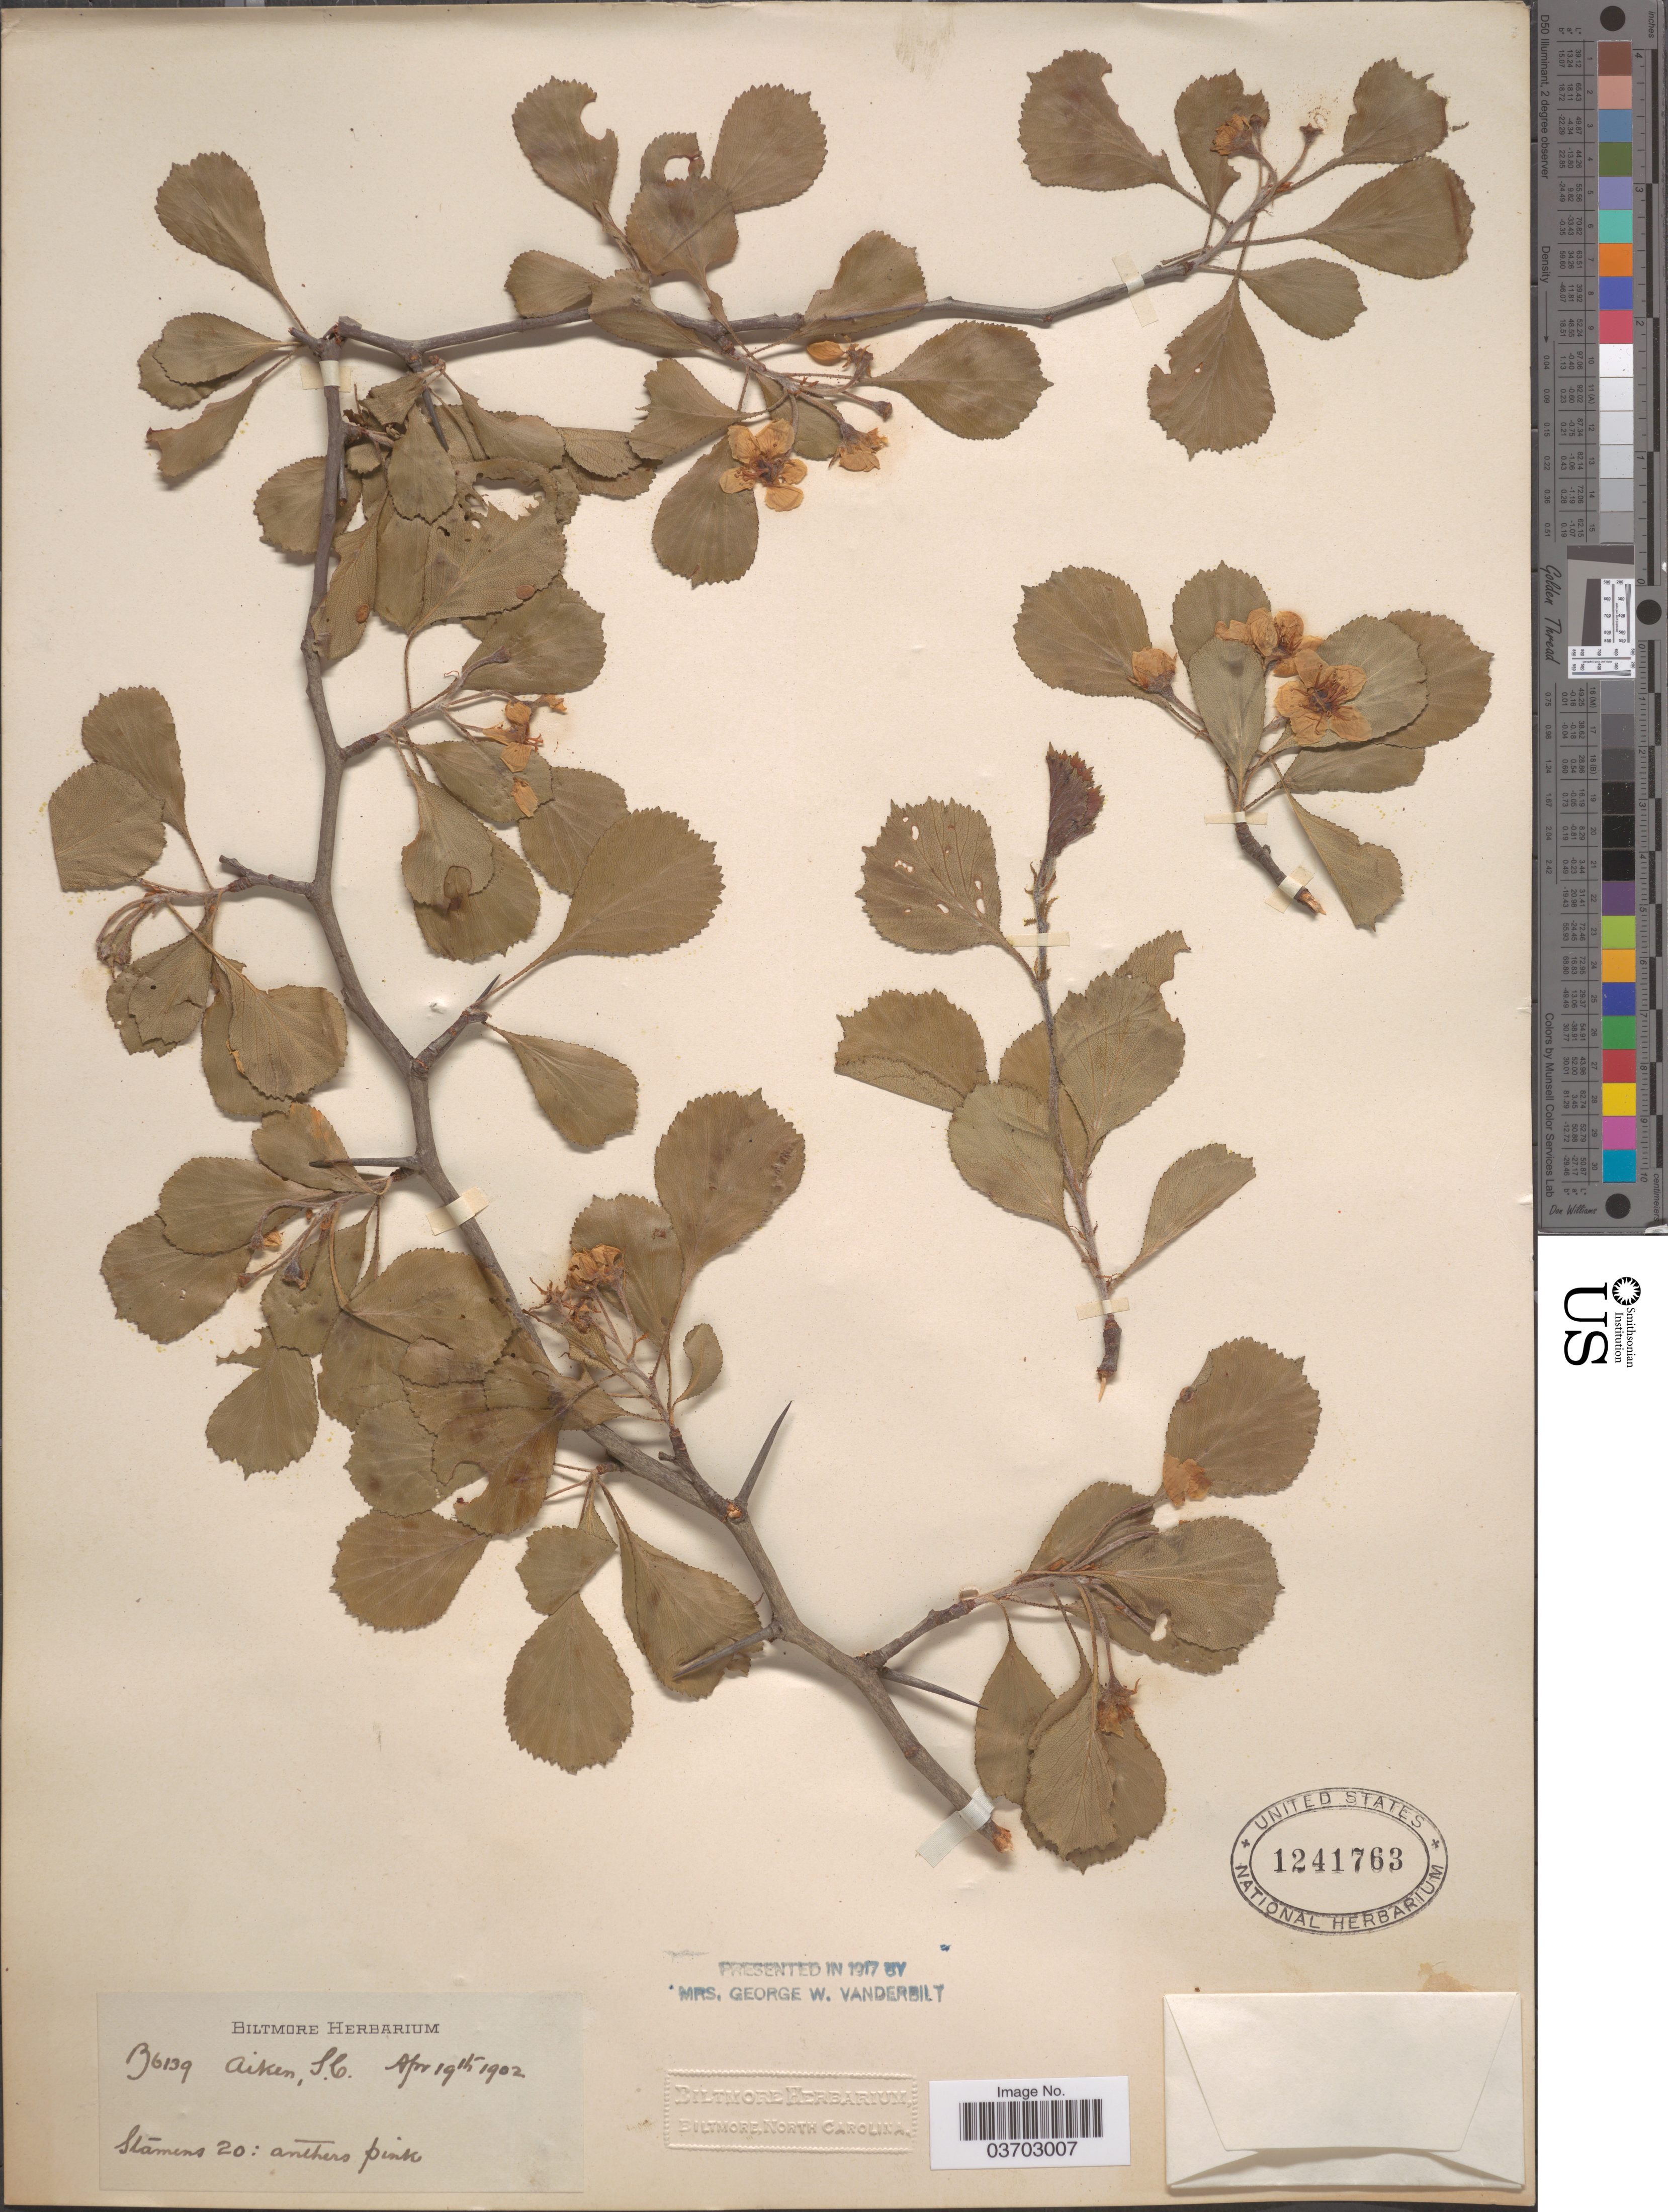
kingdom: Plantae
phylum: Tracheophyta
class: Magnoliopsida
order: Rosales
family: Rosaceae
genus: Crataegus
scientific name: Crataegus condigna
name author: Beadle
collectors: ex herb. Biltmore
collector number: B6139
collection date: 1902-04-19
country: United States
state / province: South Carolina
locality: Aiken.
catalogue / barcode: US 1241763